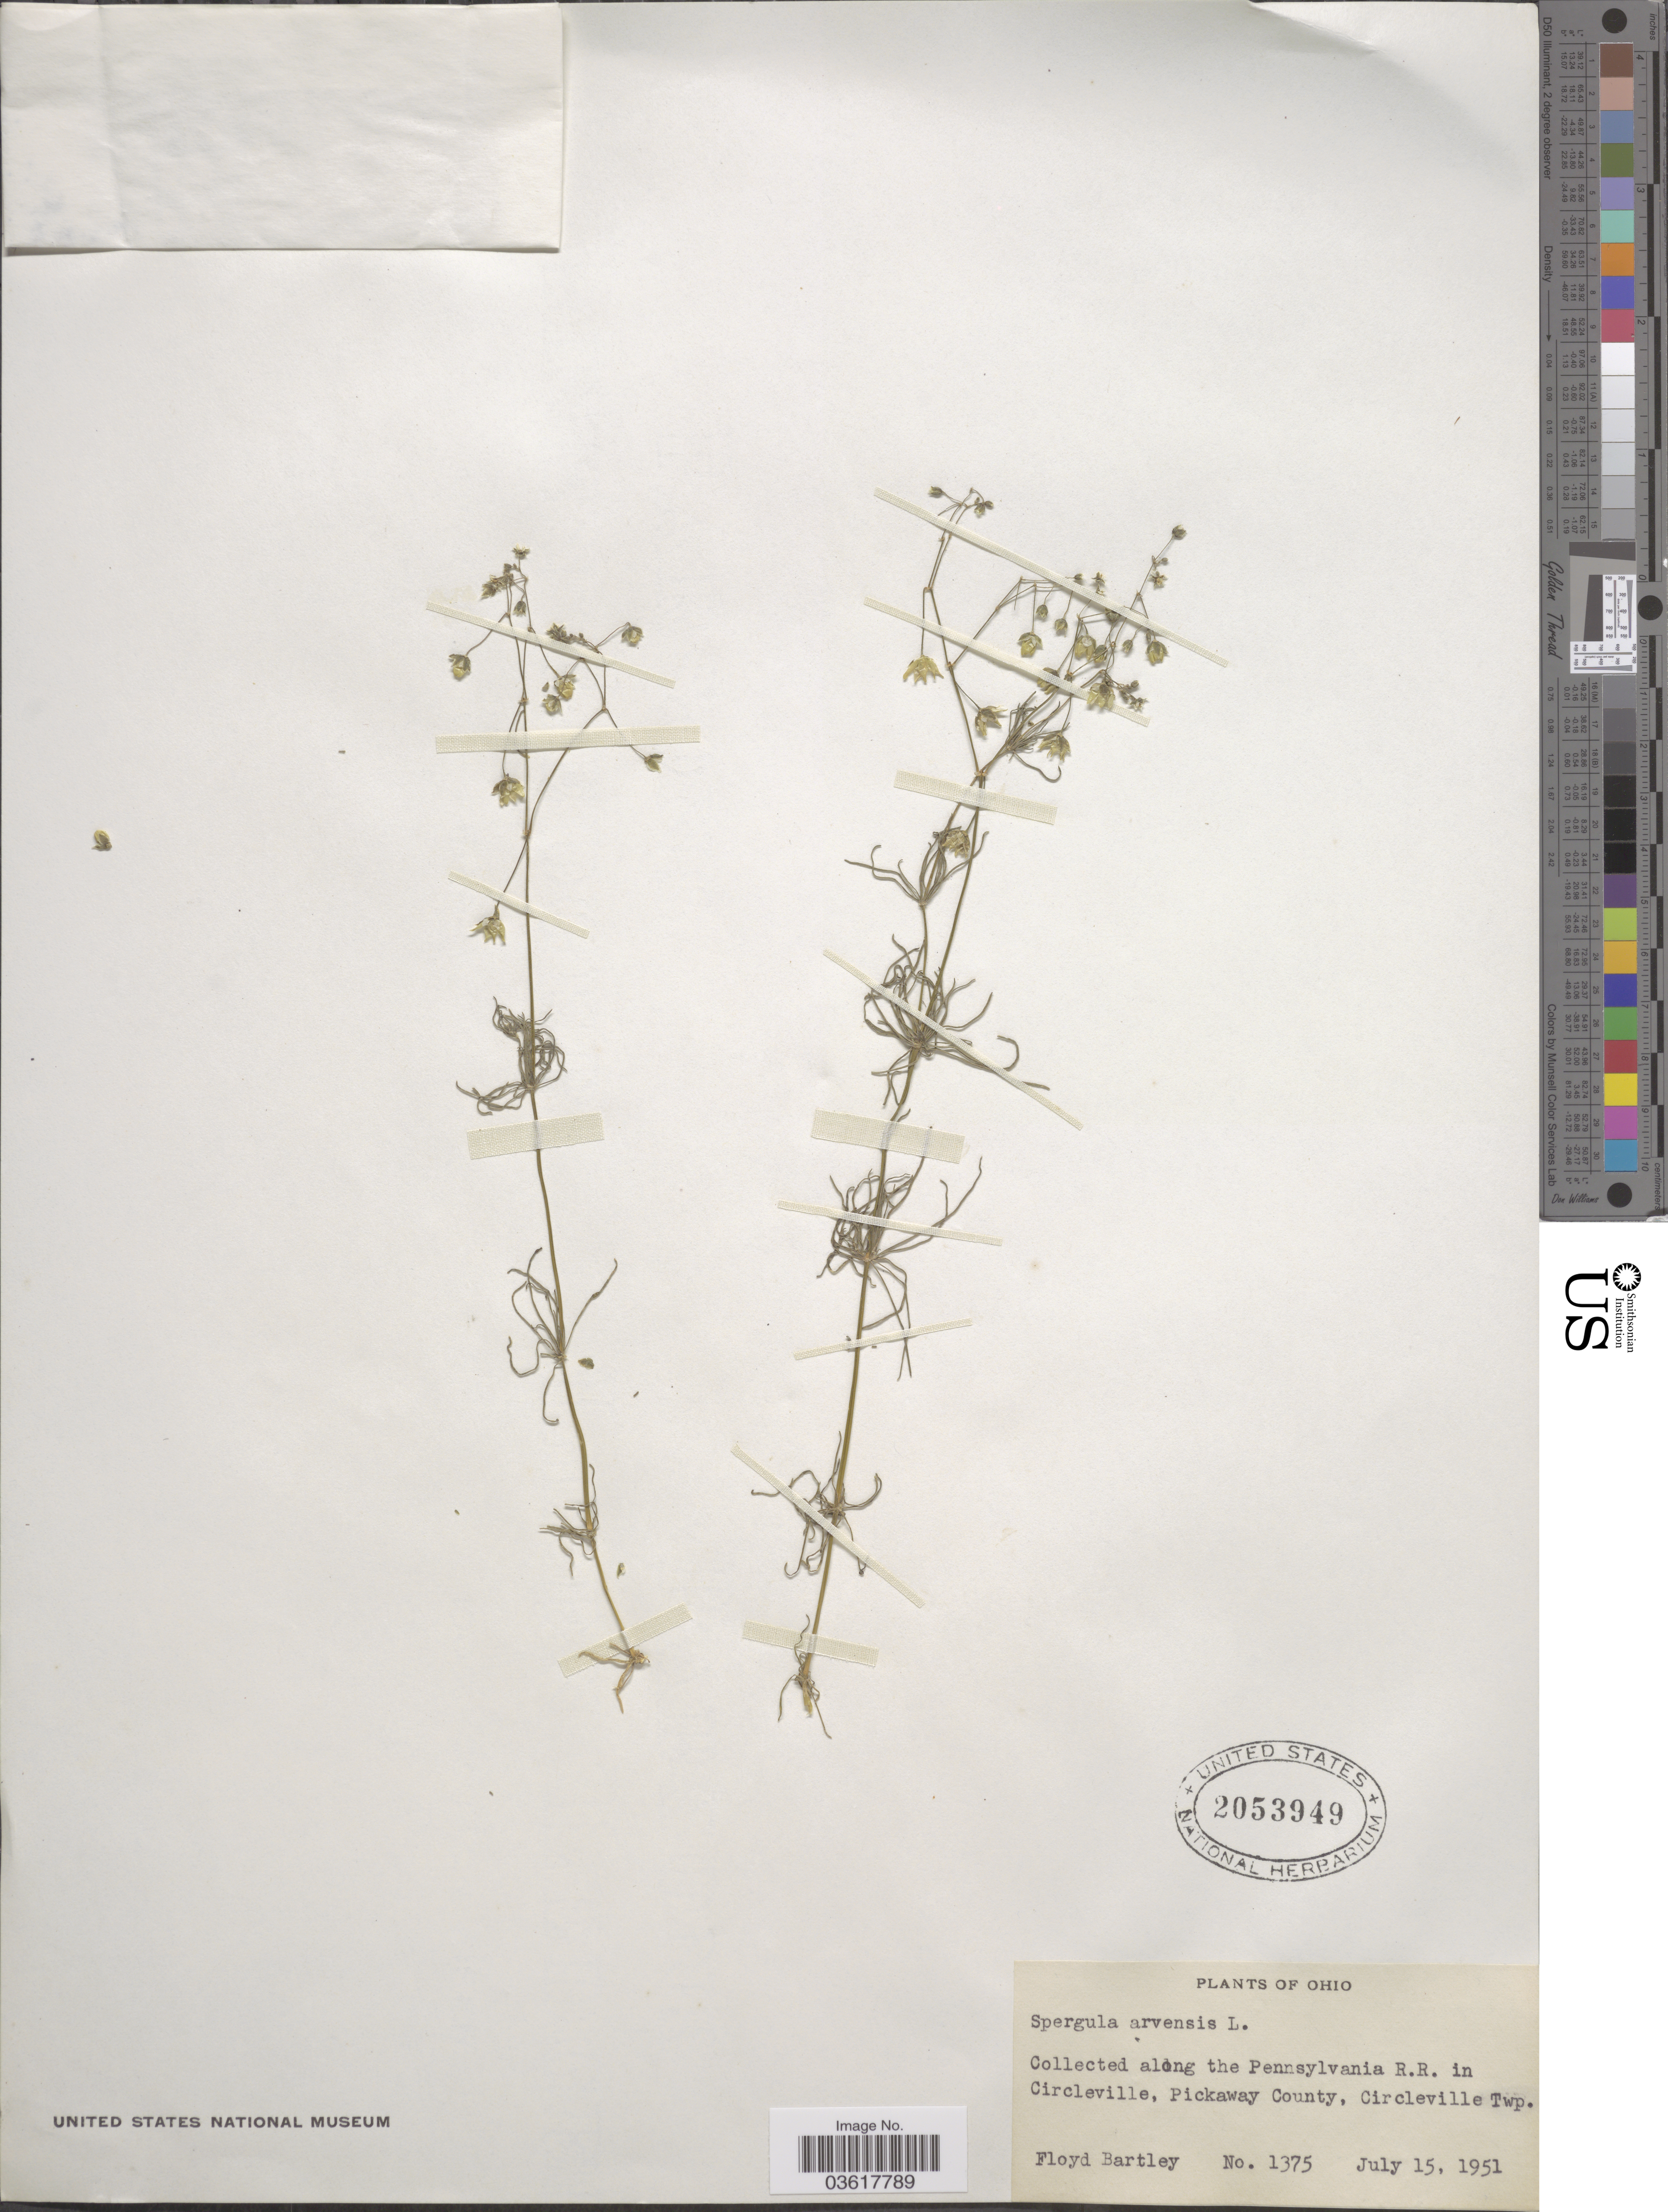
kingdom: Plantae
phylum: Tracheophyta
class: Magnoliopsida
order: Caryophyllales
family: Caryophyllaceae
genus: Spergula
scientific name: Spergula arvensis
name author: L.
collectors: F. Bartley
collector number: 1375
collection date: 1951-07-15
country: United States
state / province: Ohio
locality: Along the Pennsylvania R.R. in Circleville, Pickaway County, Circleville Twp.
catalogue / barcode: US 2053949